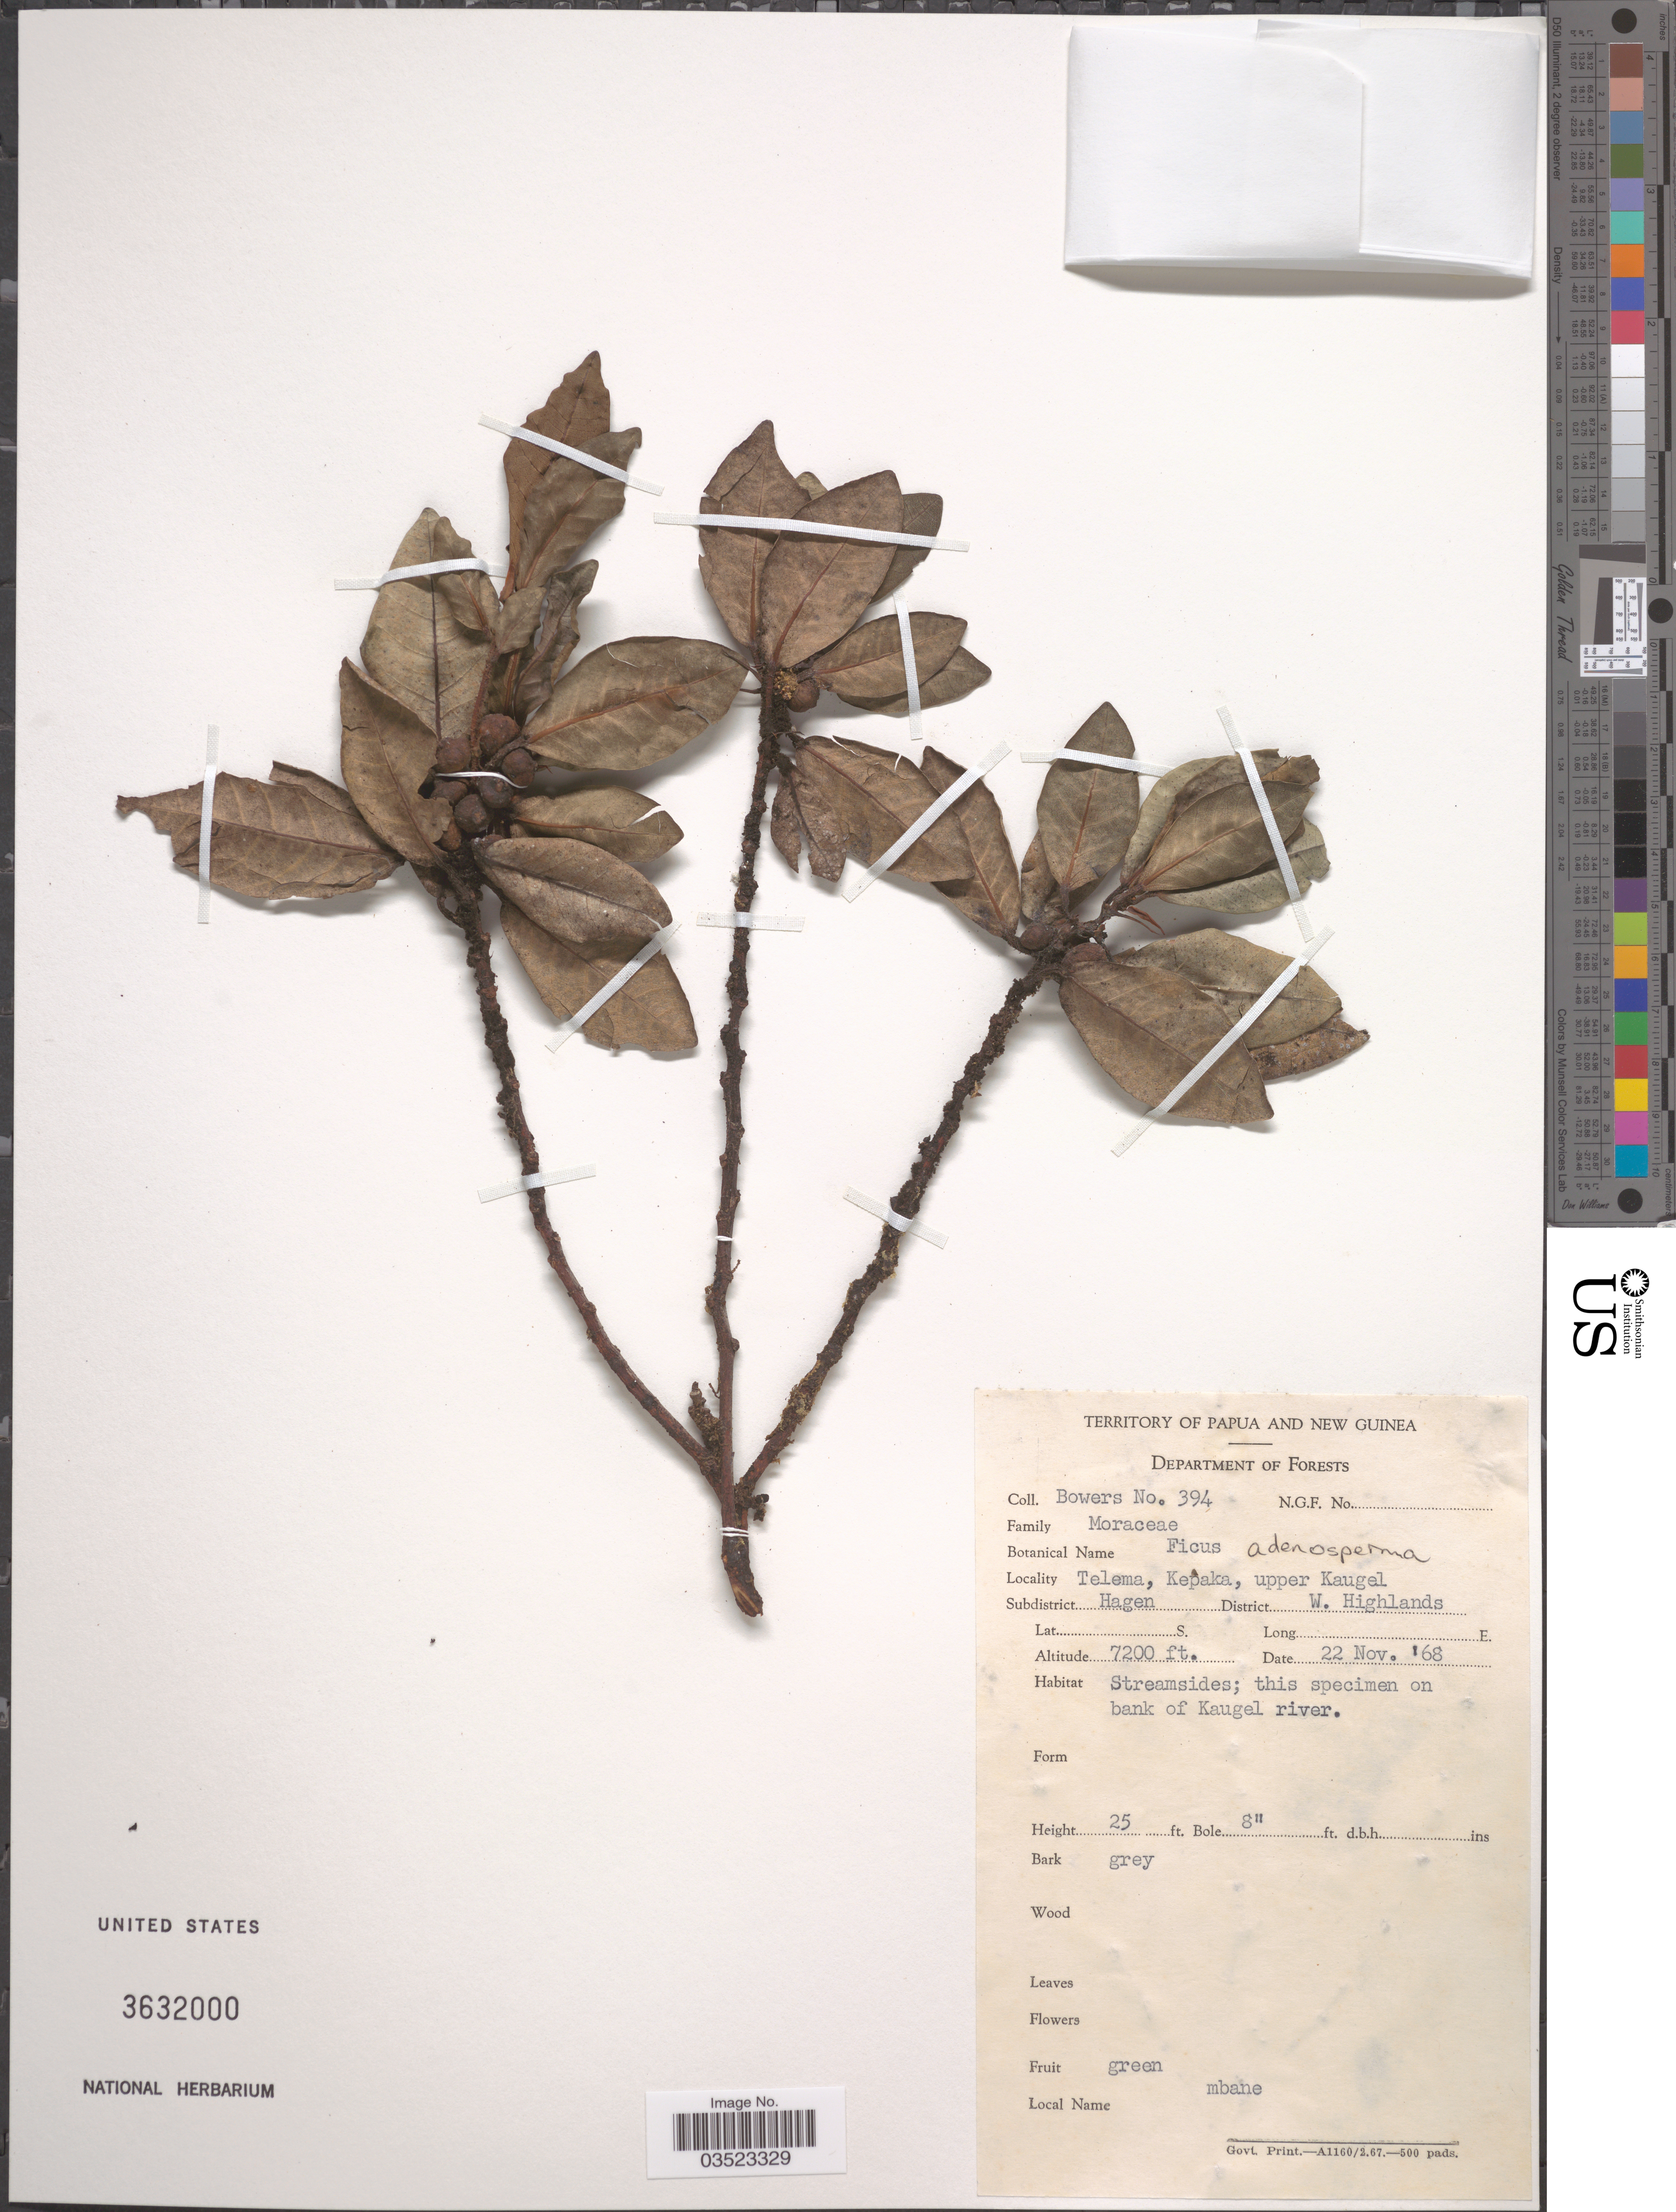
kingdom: Plantae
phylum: Tracheophyta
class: Magnoliopsida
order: Rosales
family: Moraceae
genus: Ficus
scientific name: Ficus adenosperma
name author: Miq.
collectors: -. Bowers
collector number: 394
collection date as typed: Transcribed d/m/y: 22/11/68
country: Papua New Guinea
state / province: Western Highlands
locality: Territory of Papua and New Guinea. Telema, Kepaka, upper Kaugel. Subdistrict Hagen. District W. Highlands.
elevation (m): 2195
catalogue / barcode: US 3632000